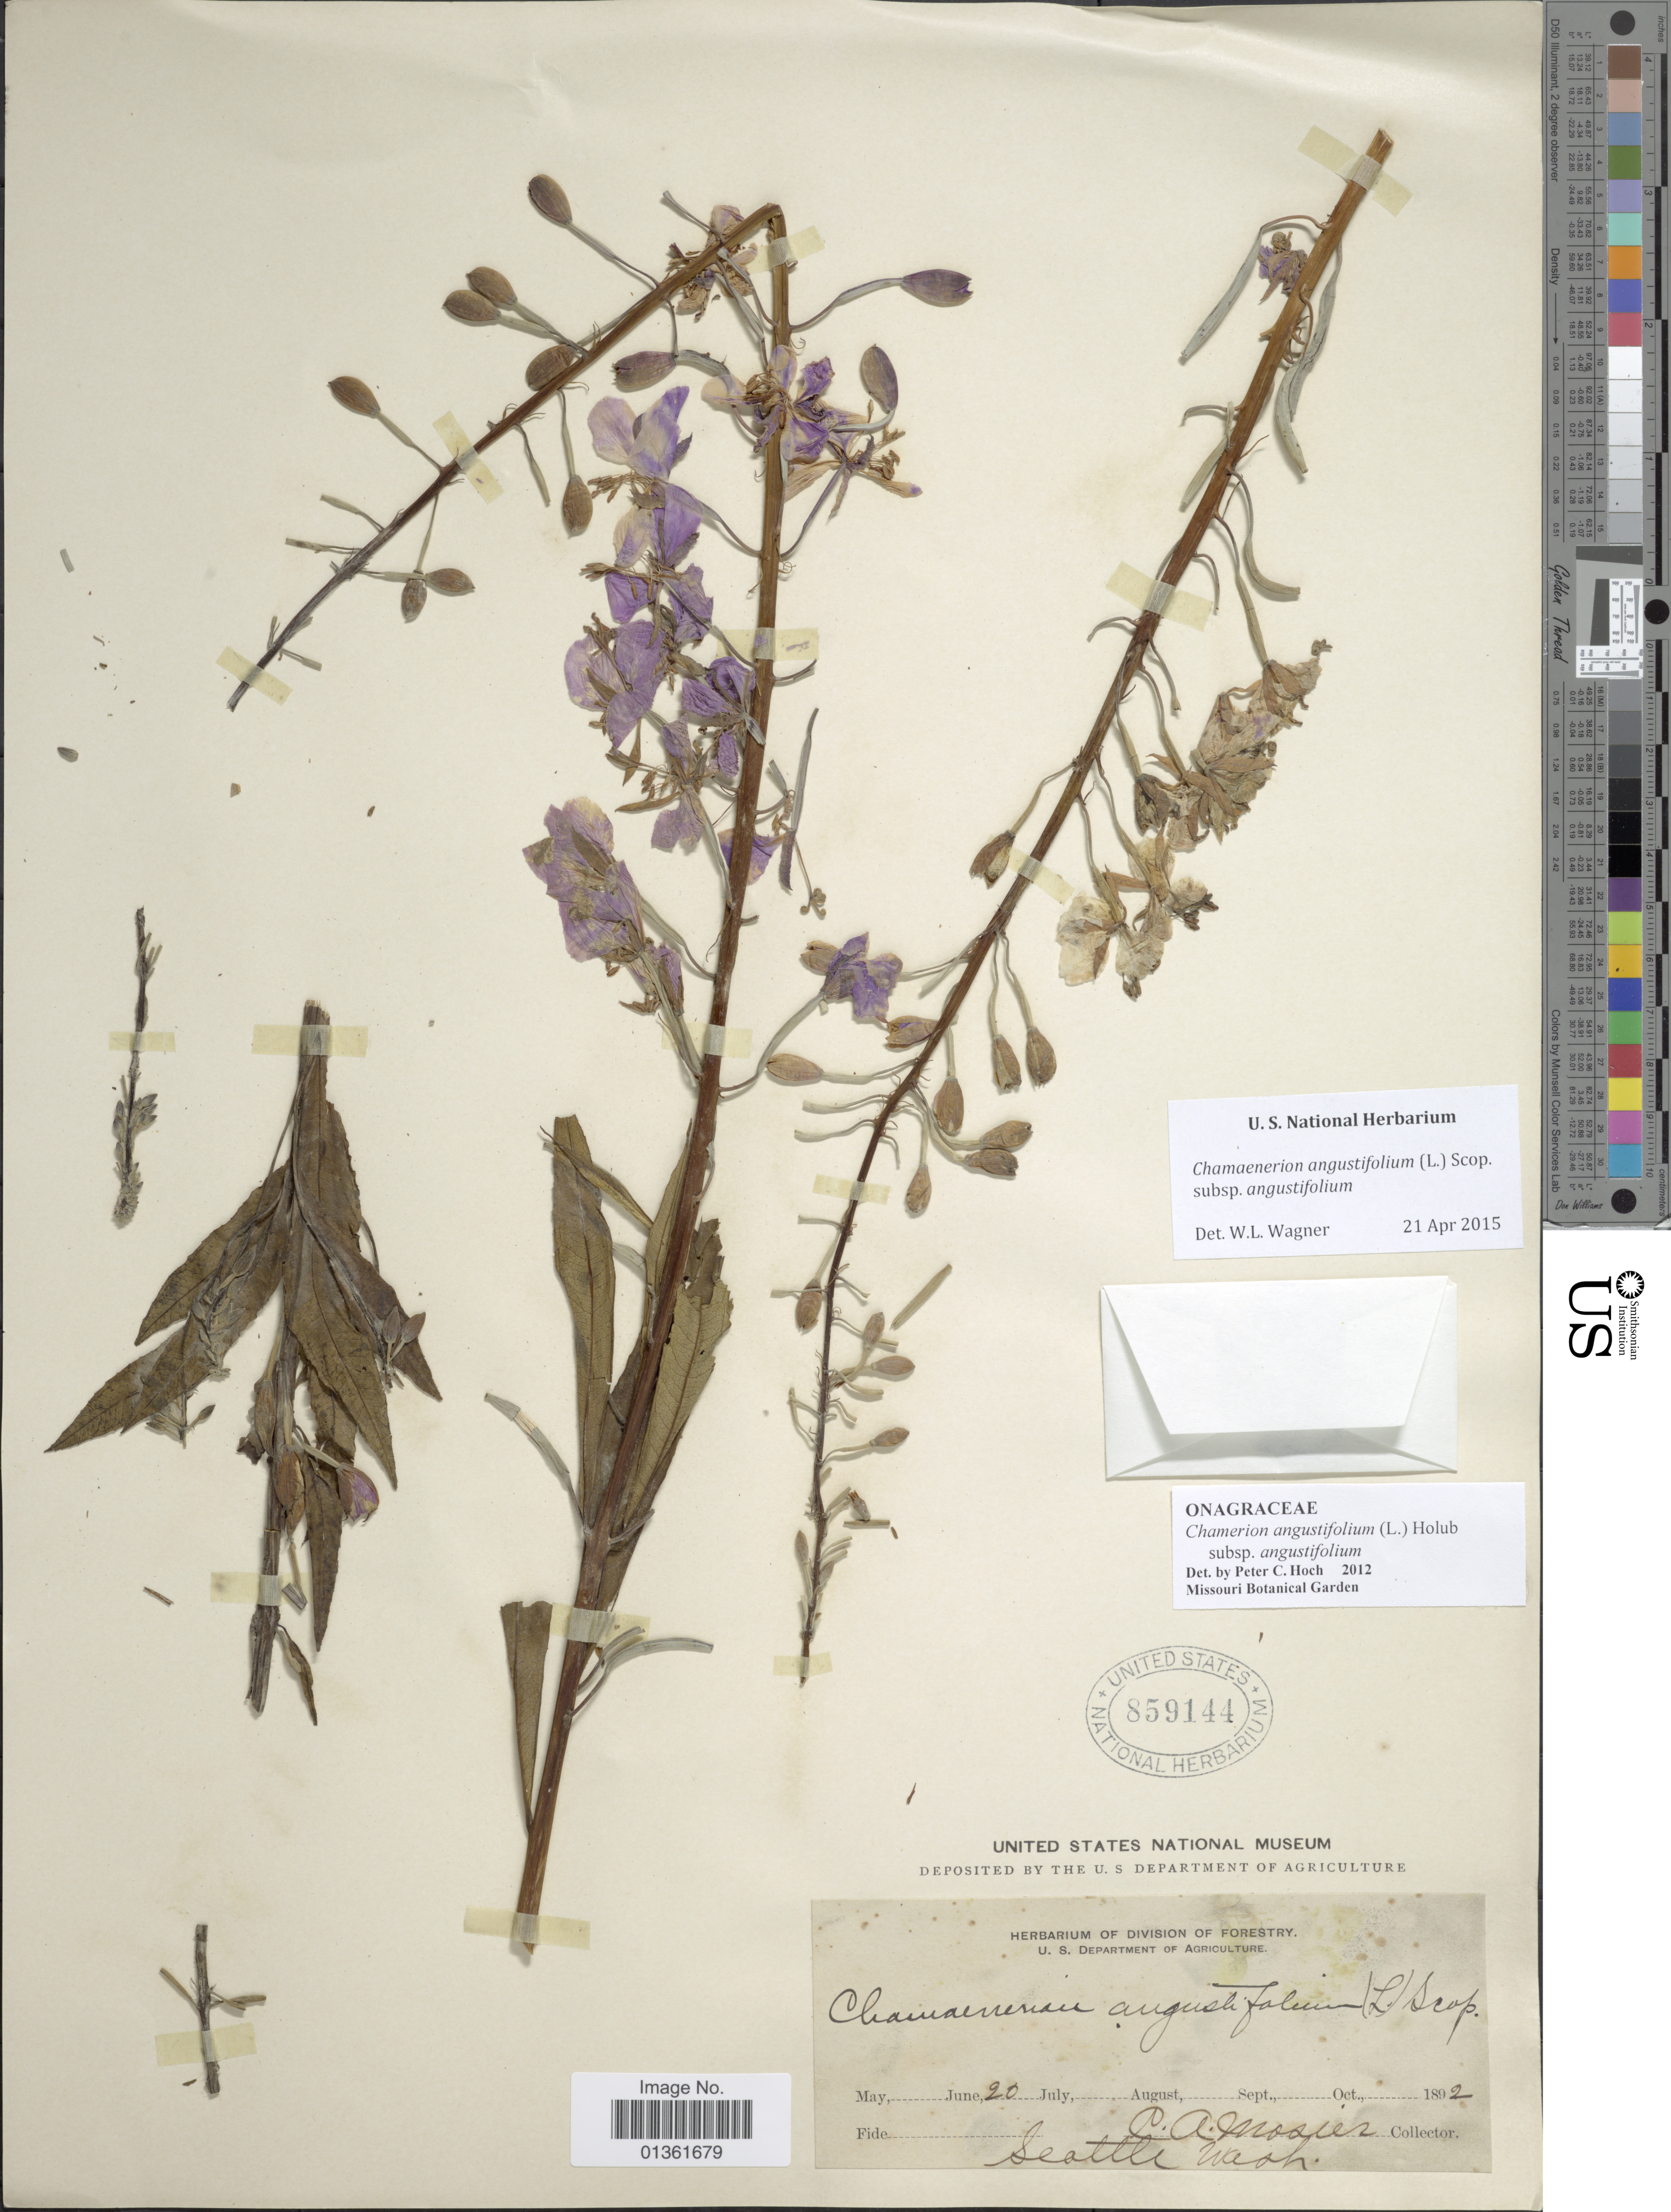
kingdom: Plantae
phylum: Tracheophyta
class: Magnoliopsida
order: Myrtales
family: Onagraceae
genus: Chamaenerion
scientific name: Chamaenerion angustifolium subsp. angustifolium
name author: (L.) Scop.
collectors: C. A. Mosier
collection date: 1892-07-20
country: United States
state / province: Washington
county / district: King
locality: Seattle.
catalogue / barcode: US 859144